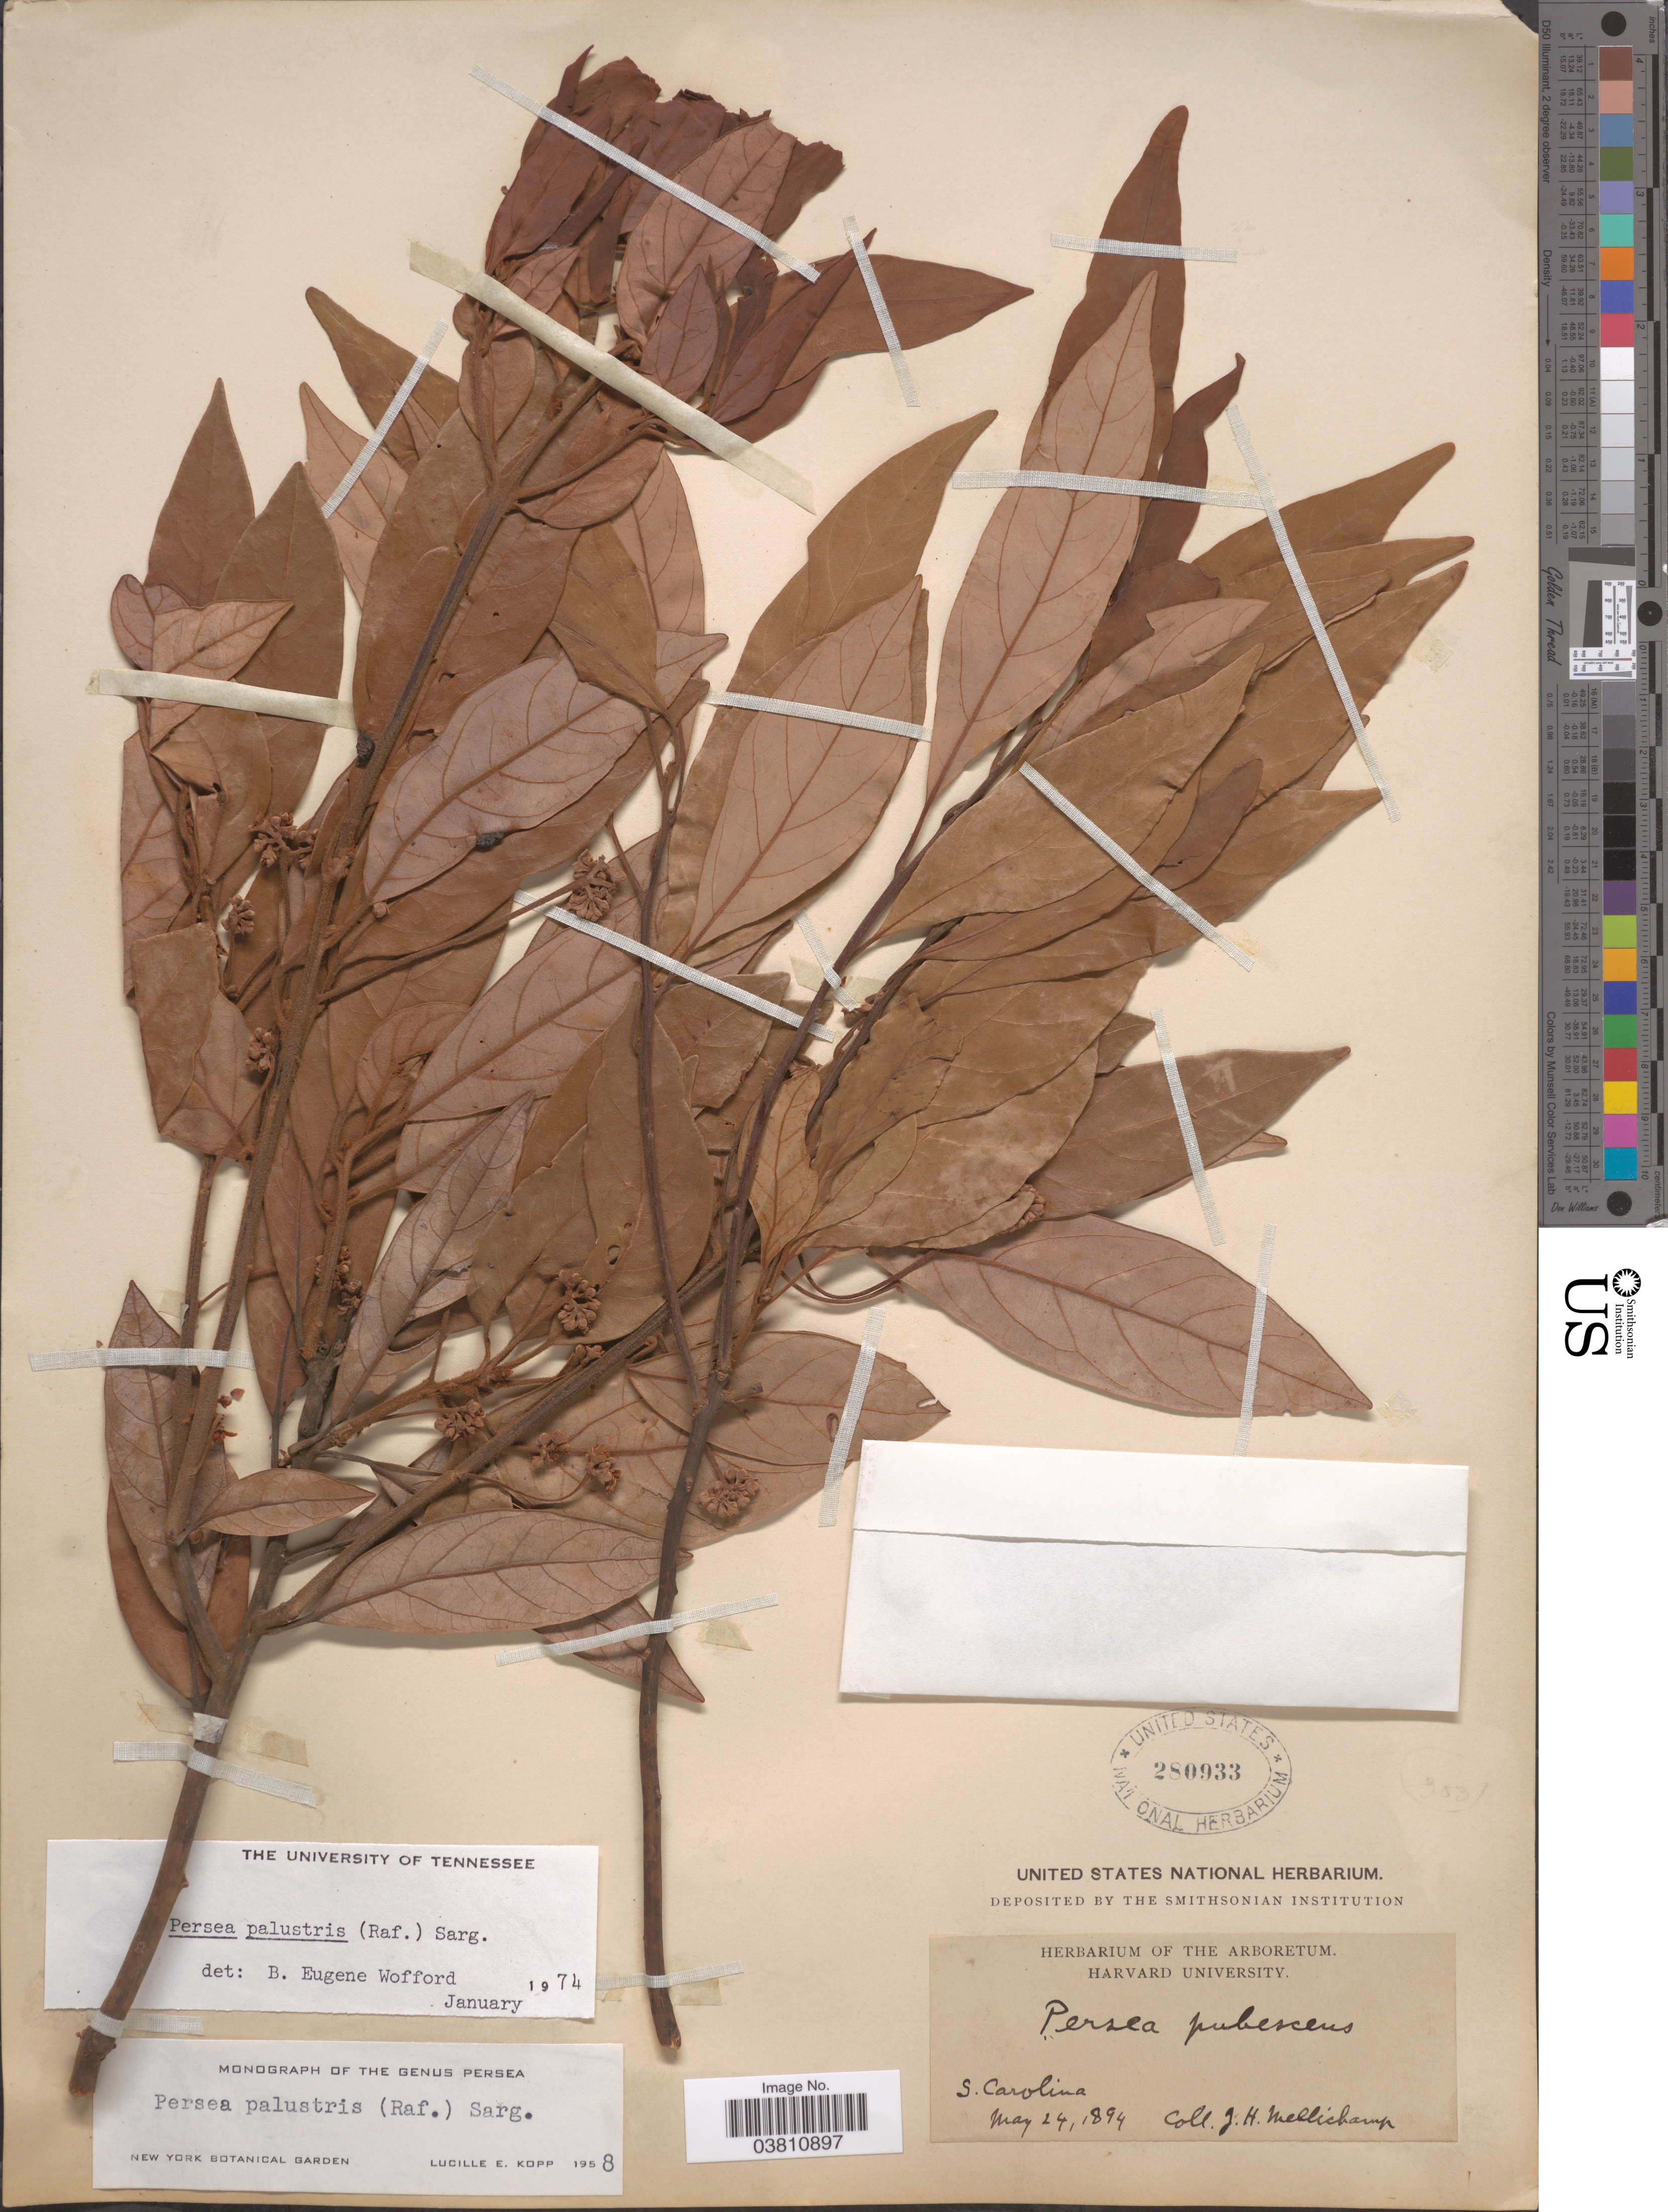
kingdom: Plantae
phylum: Tracheophyta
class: Magnoliopsida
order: Laurales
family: Lauraceae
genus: Persea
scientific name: Persea palustris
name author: (Raf.) Sarg.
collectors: J. H. Mellichamp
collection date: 1894-05-24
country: United States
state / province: South Carolina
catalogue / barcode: US 280933